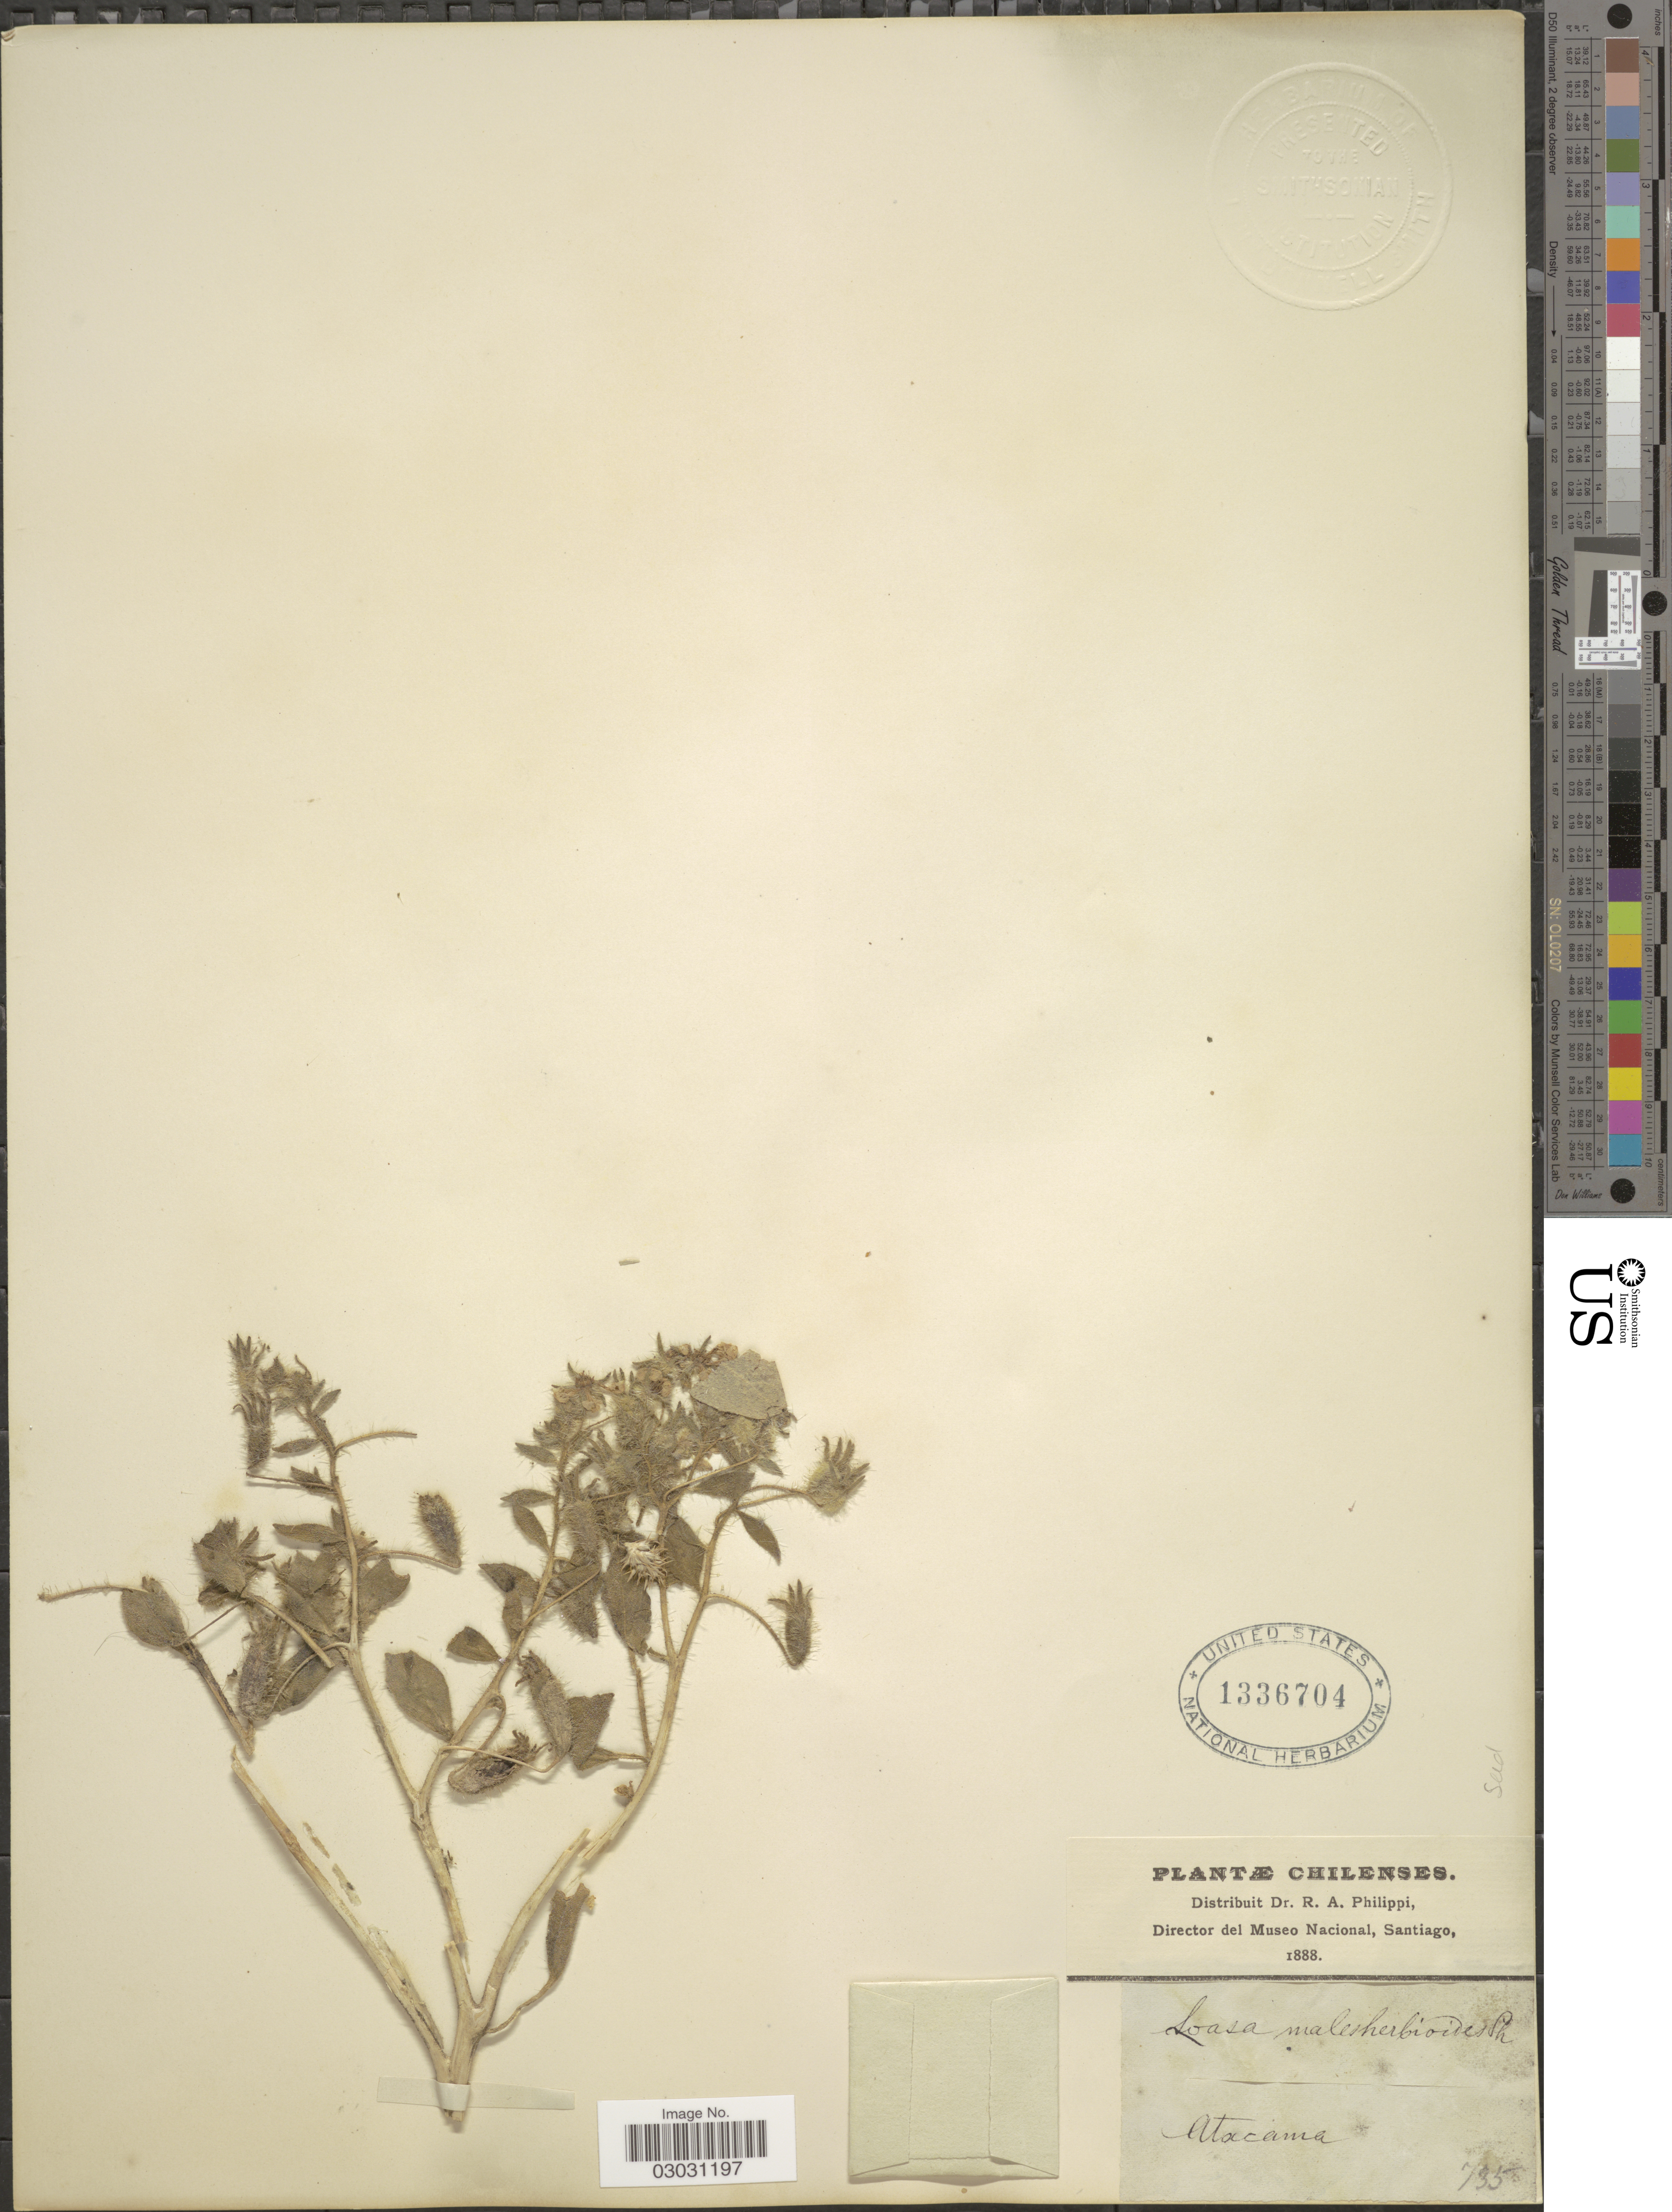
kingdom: Plantae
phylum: Tracheophyta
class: Magnoliopsida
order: Cornales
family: Loasaceae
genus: Loasa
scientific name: Loasa malesherbioides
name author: Phil.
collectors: R. A. Philippi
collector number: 735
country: Chile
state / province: Atacama (III)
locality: Atacama.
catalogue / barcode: US 1336704